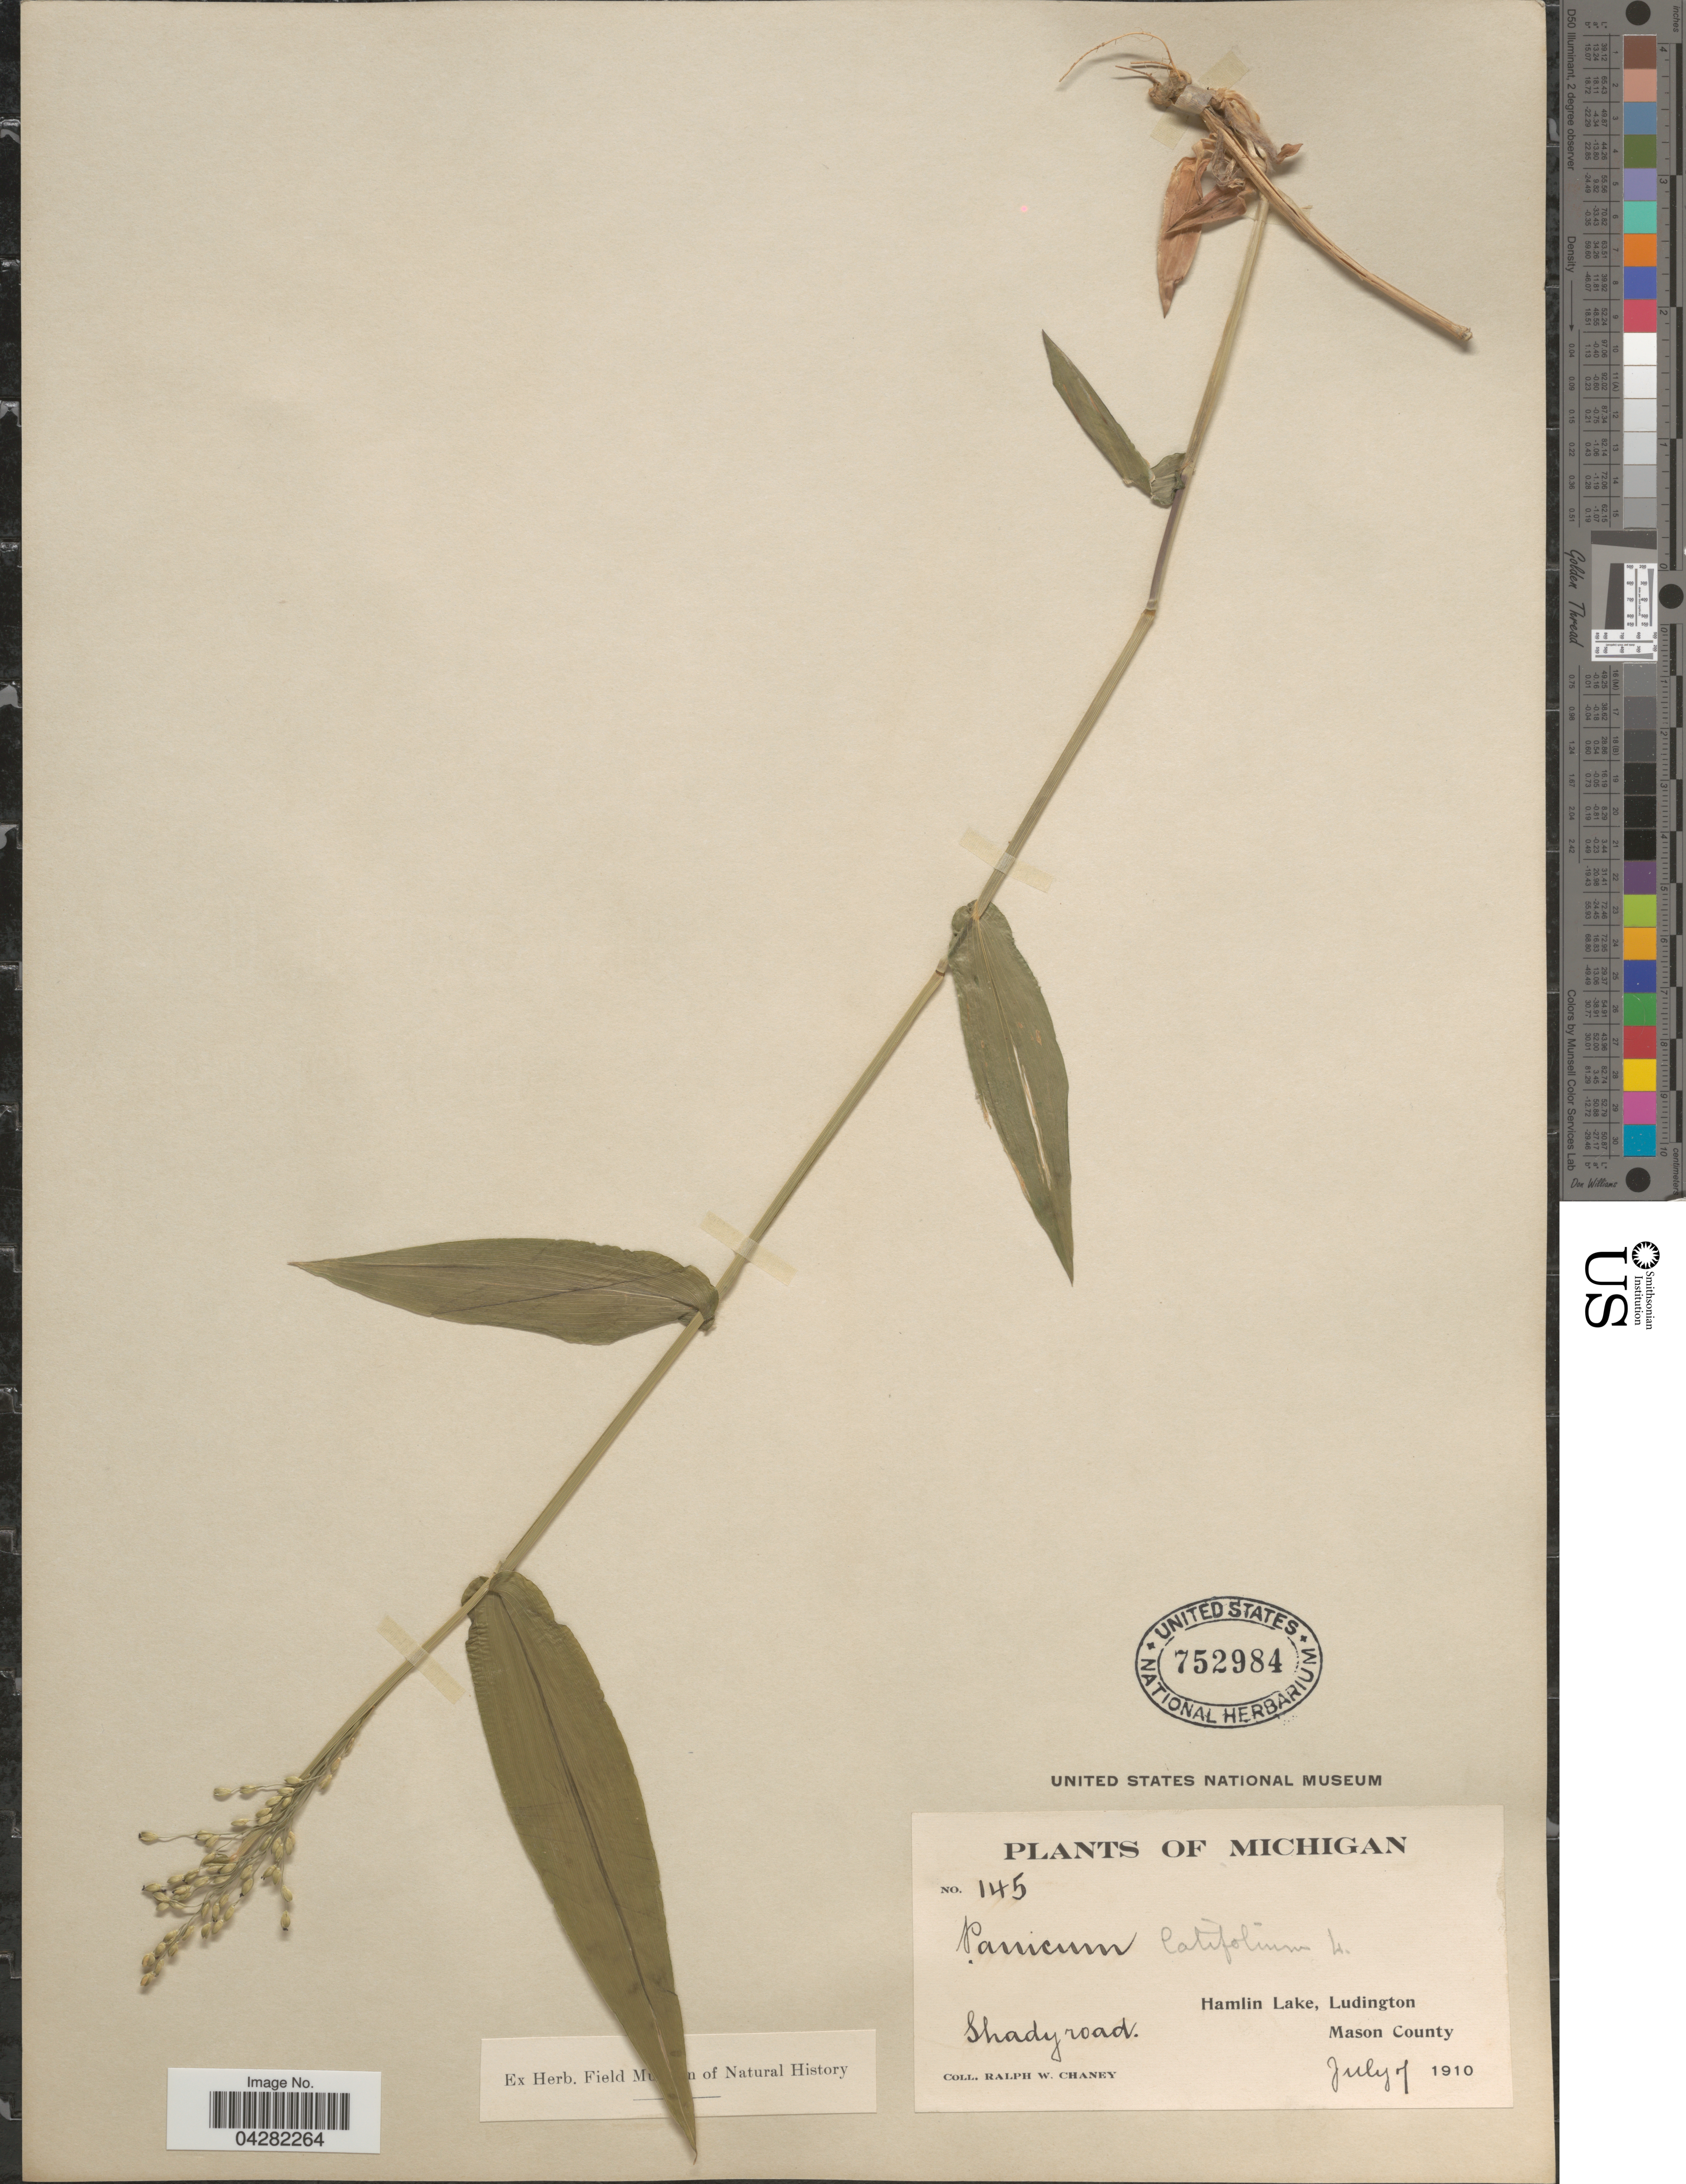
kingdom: Plantae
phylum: Tracheophyta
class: Liliopsida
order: Poales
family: Poaceae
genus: Dichanthelium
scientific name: Dichanthelium laxiflorum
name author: (Lam.) Gould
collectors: R. Chaney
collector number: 145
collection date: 1910-07-07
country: United States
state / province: Michigan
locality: Hamlin Lake, Ludington. Mason County.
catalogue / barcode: US 752984